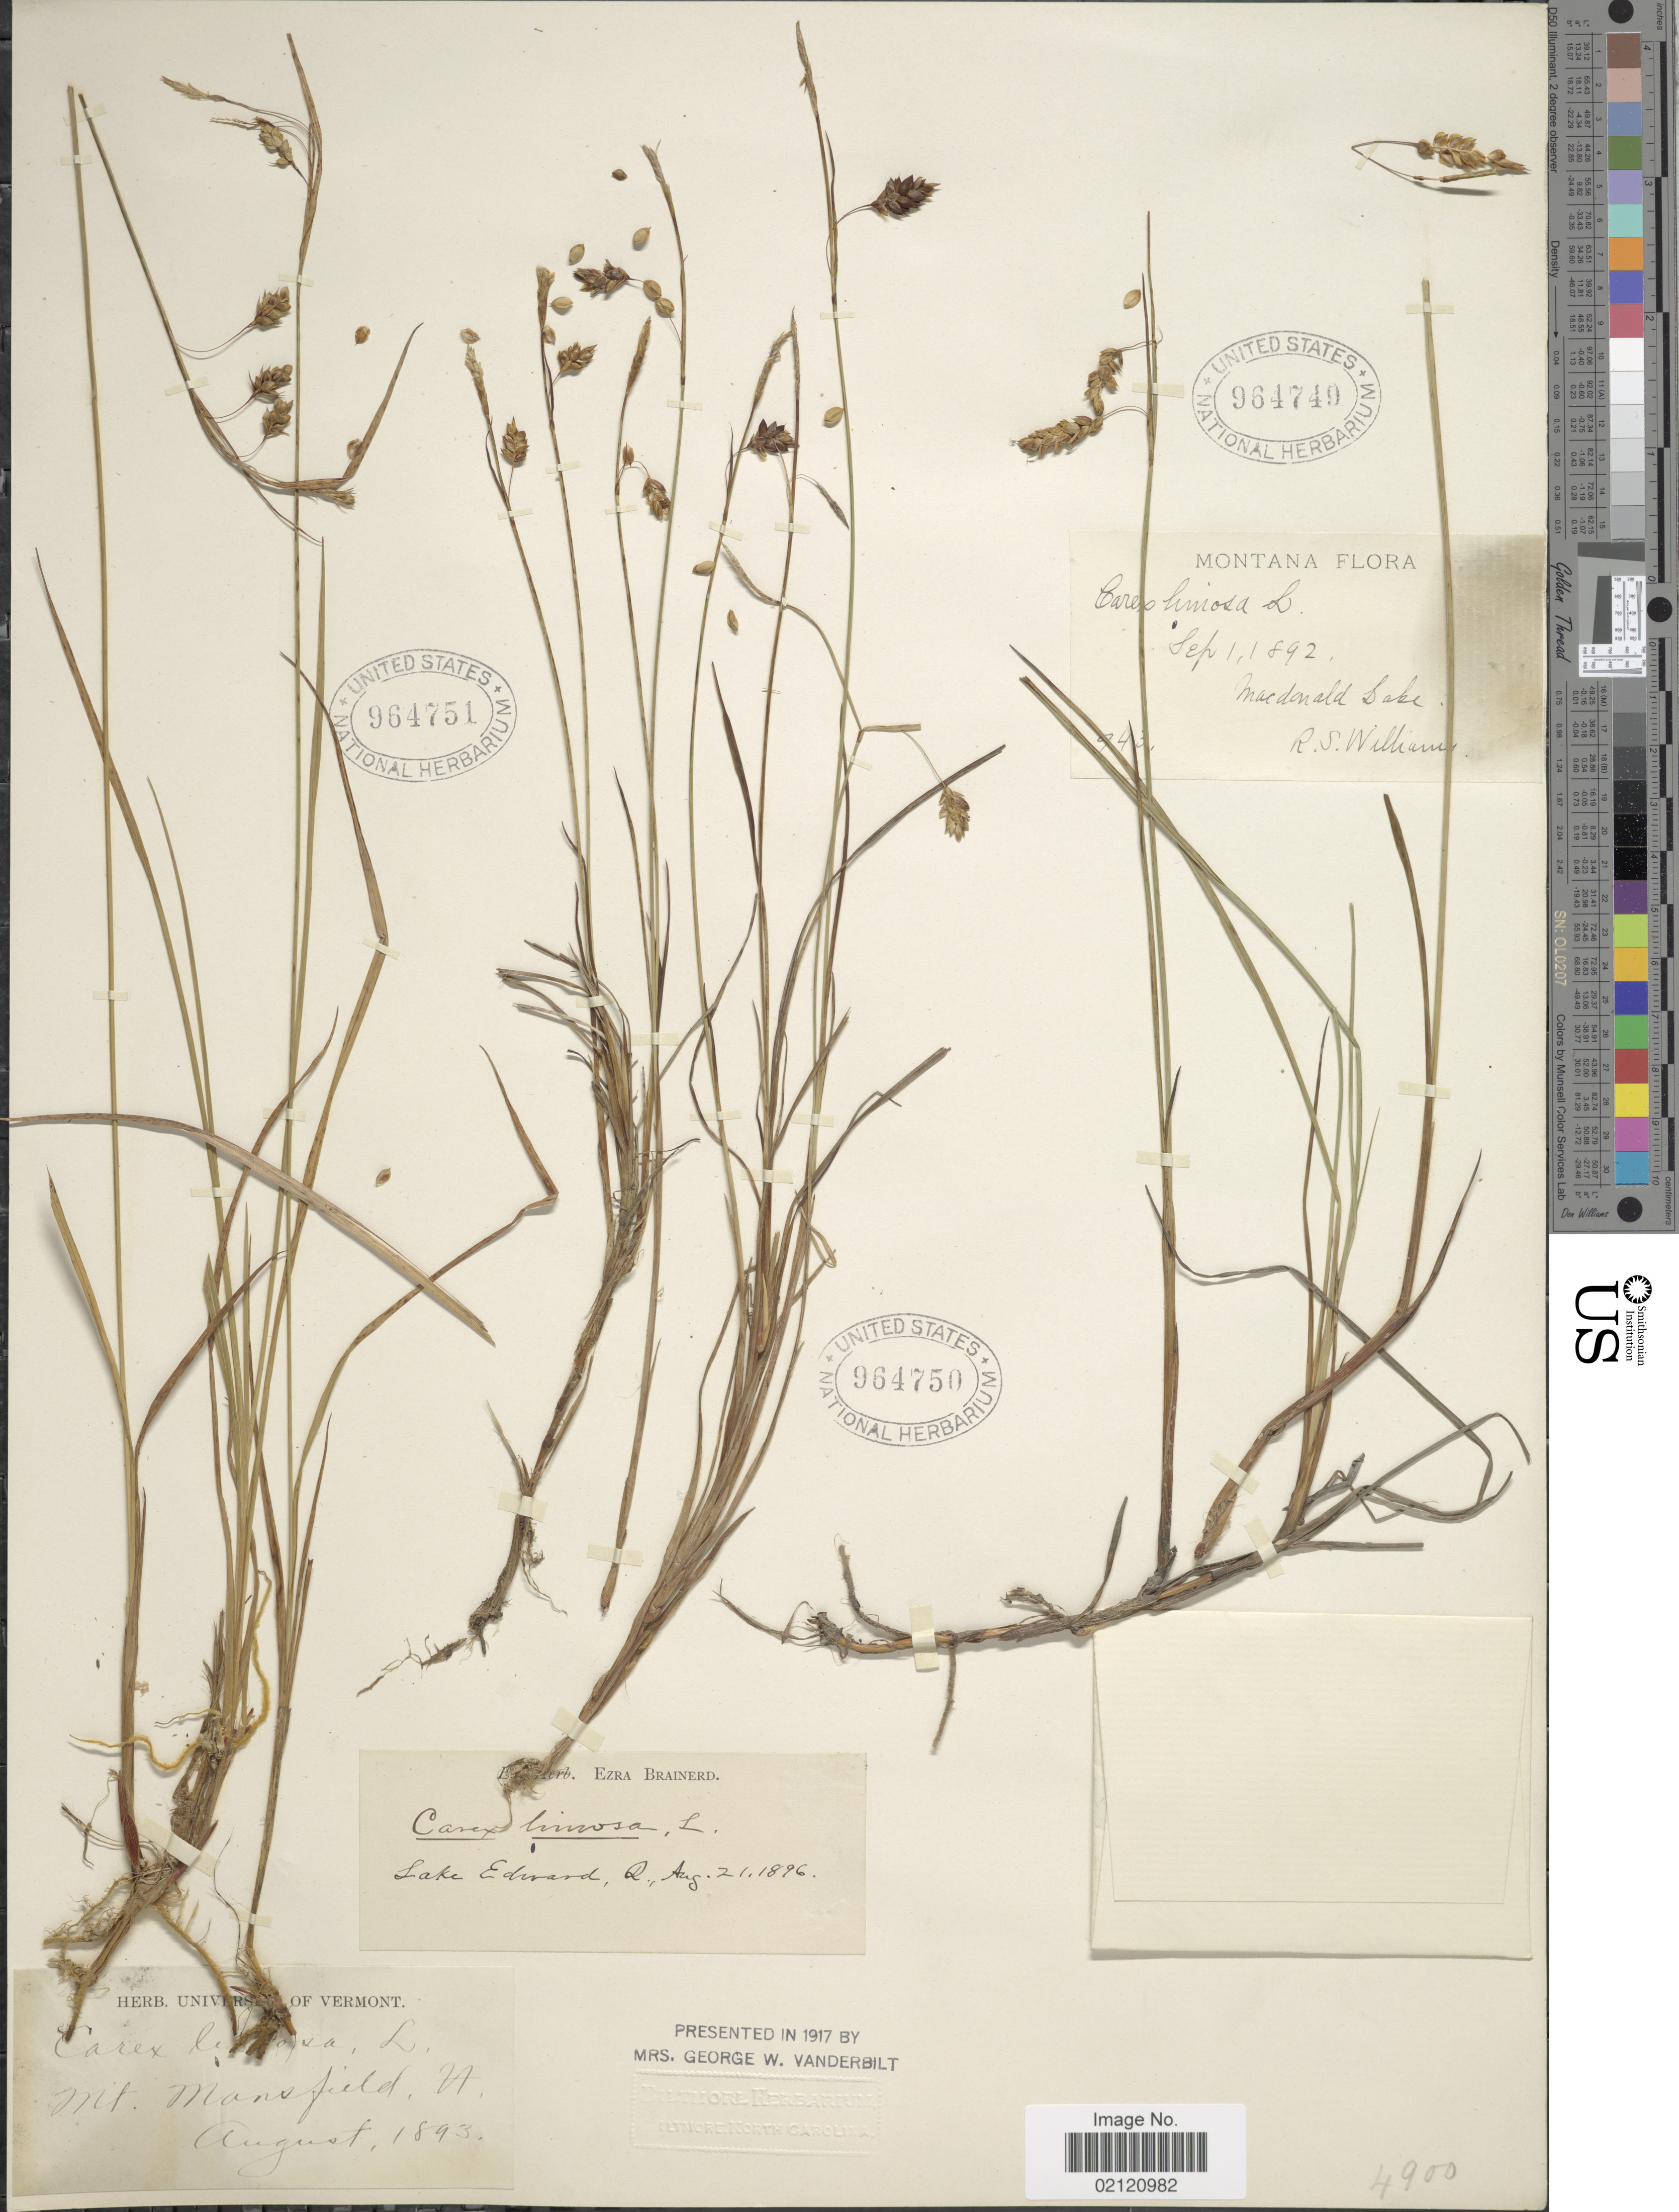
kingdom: Plantae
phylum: Tracheophyta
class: Liliopsida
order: Poales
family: Cyperaceae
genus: Carex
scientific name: Carex limosa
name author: L.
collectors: R. S. Williams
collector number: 943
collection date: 1892-09-01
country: United States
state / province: Montana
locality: Macdonald Lake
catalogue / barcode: US 964749-3